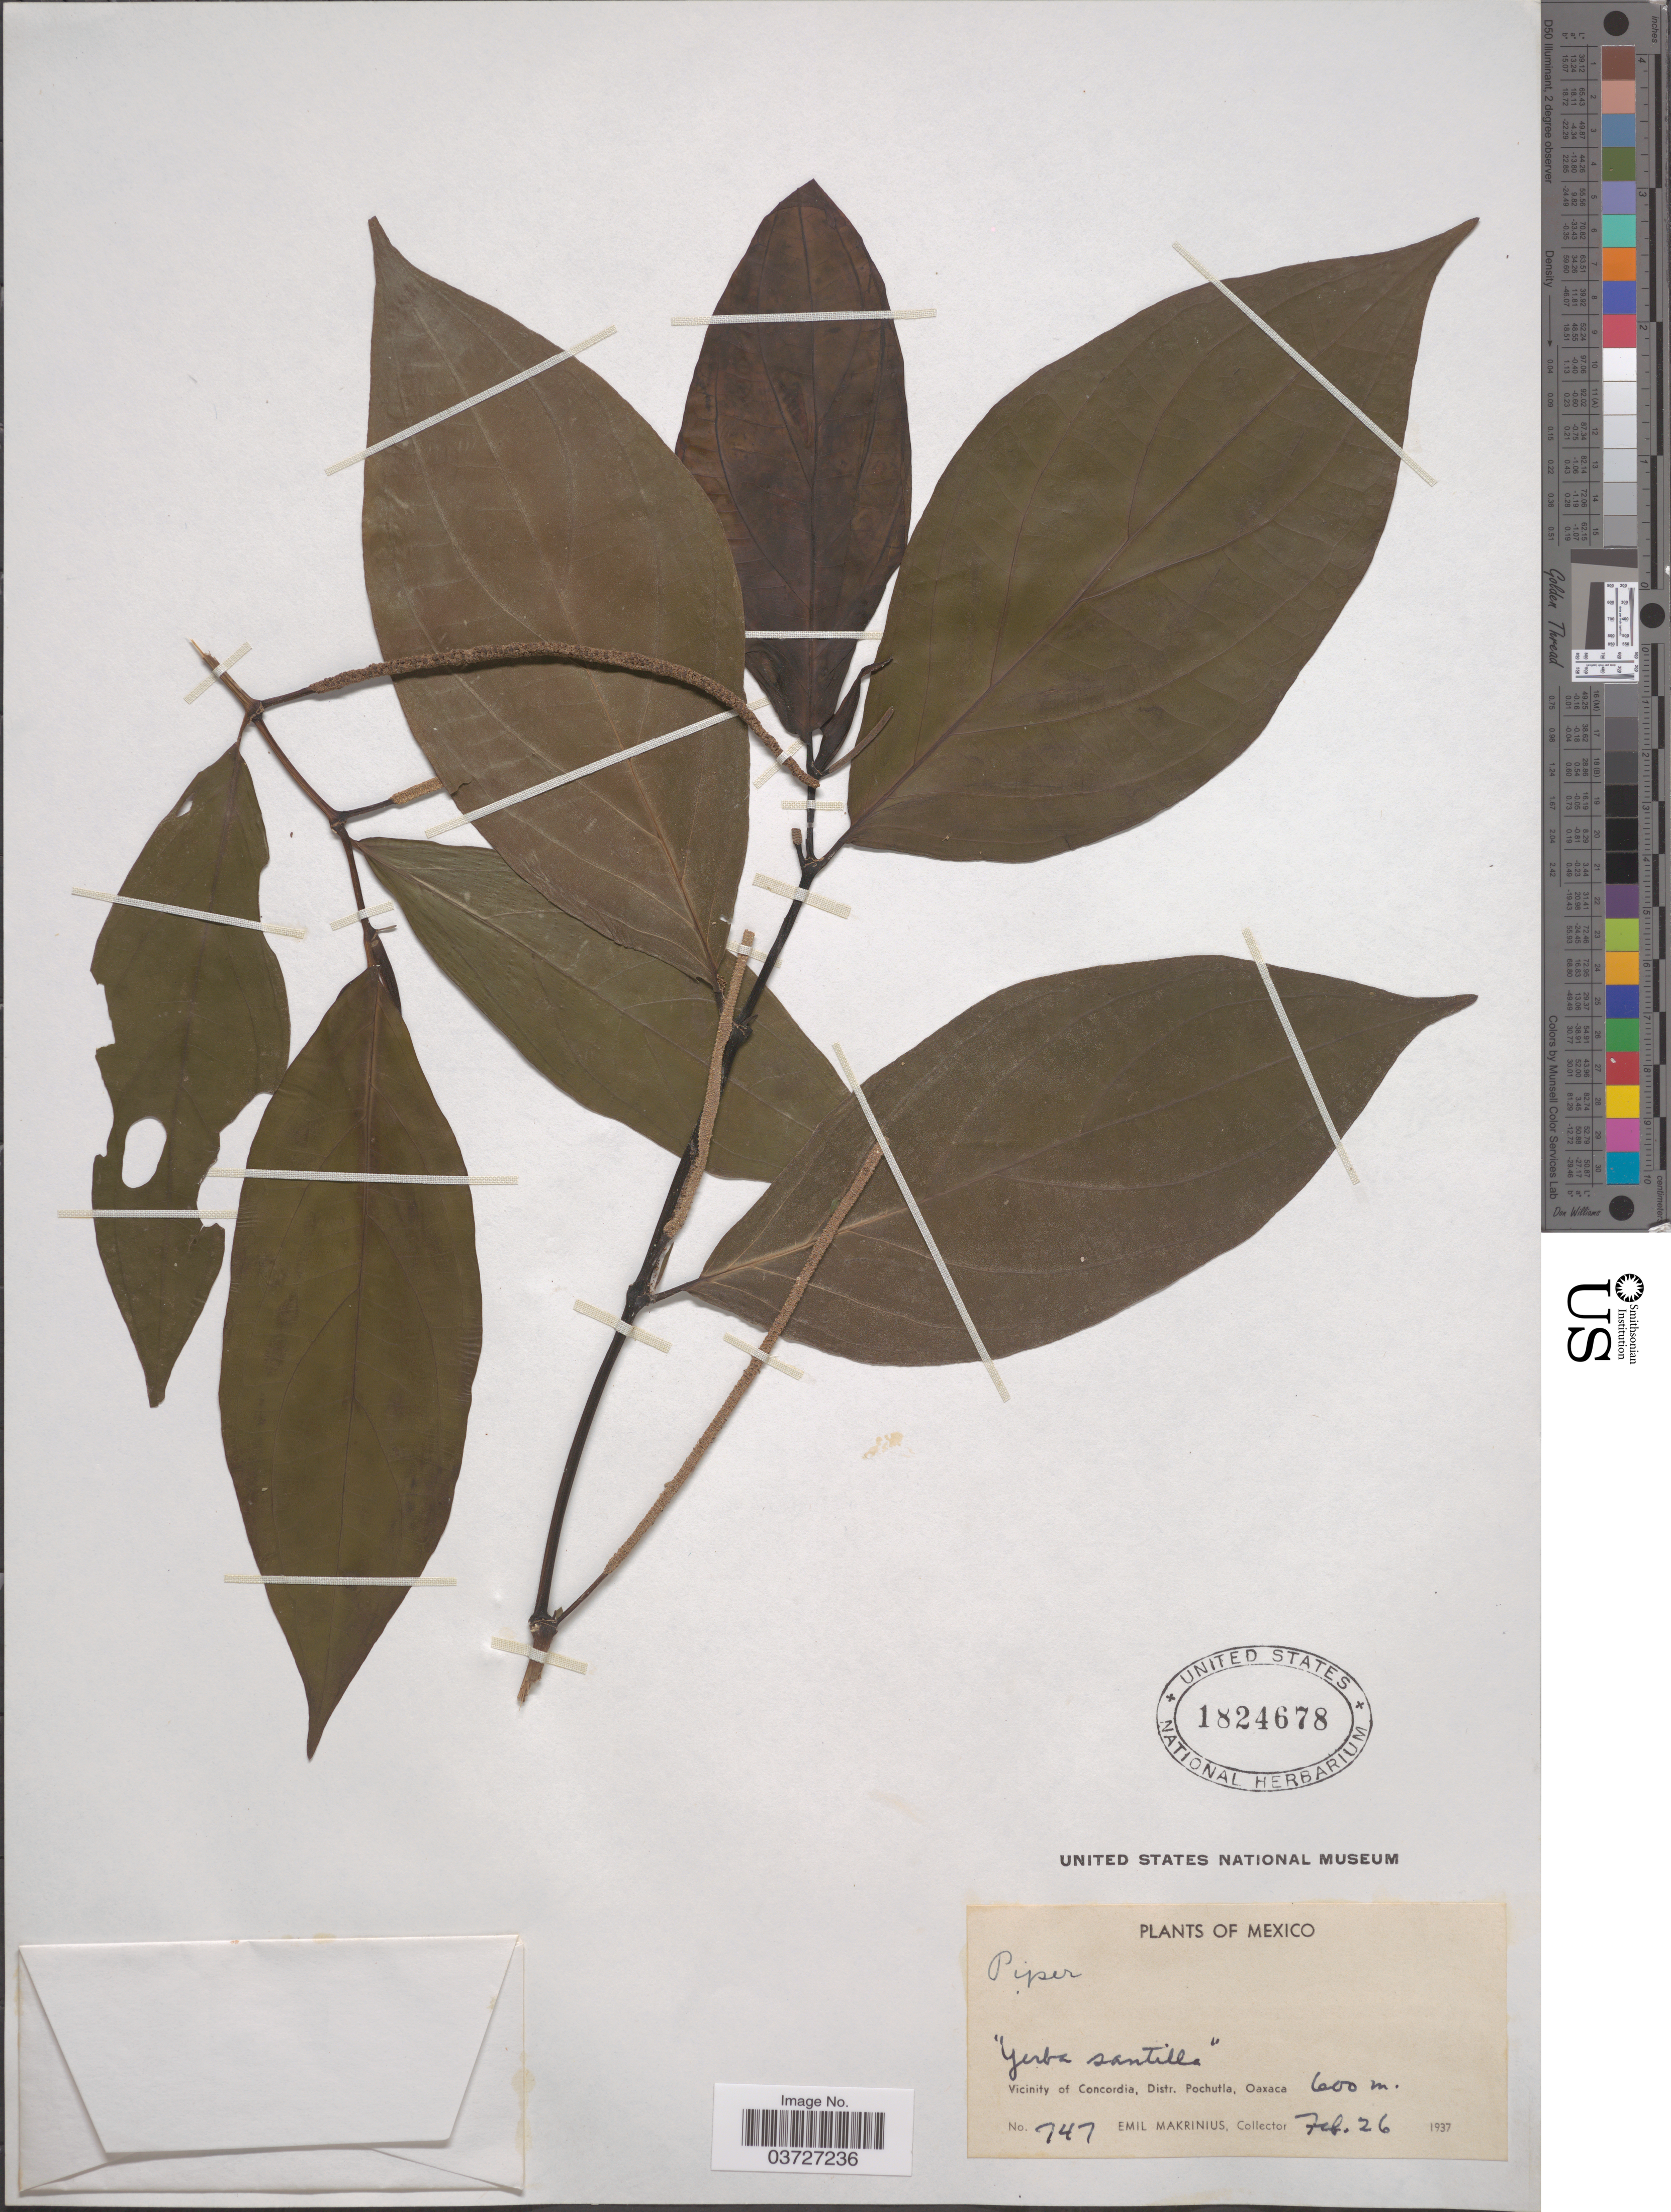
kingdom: Plantae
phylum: Tracheophyta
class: Magnoliopsida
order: Piperales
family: Piperaceae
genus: Piper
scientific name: Piper sp.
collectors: E. Makrinius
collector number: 747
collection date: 1937-02-26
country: Mexico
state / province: Oaxaca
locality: Vicinity of Concordia, Distr. Pochutla.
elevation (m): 600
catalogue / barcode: US 1824678